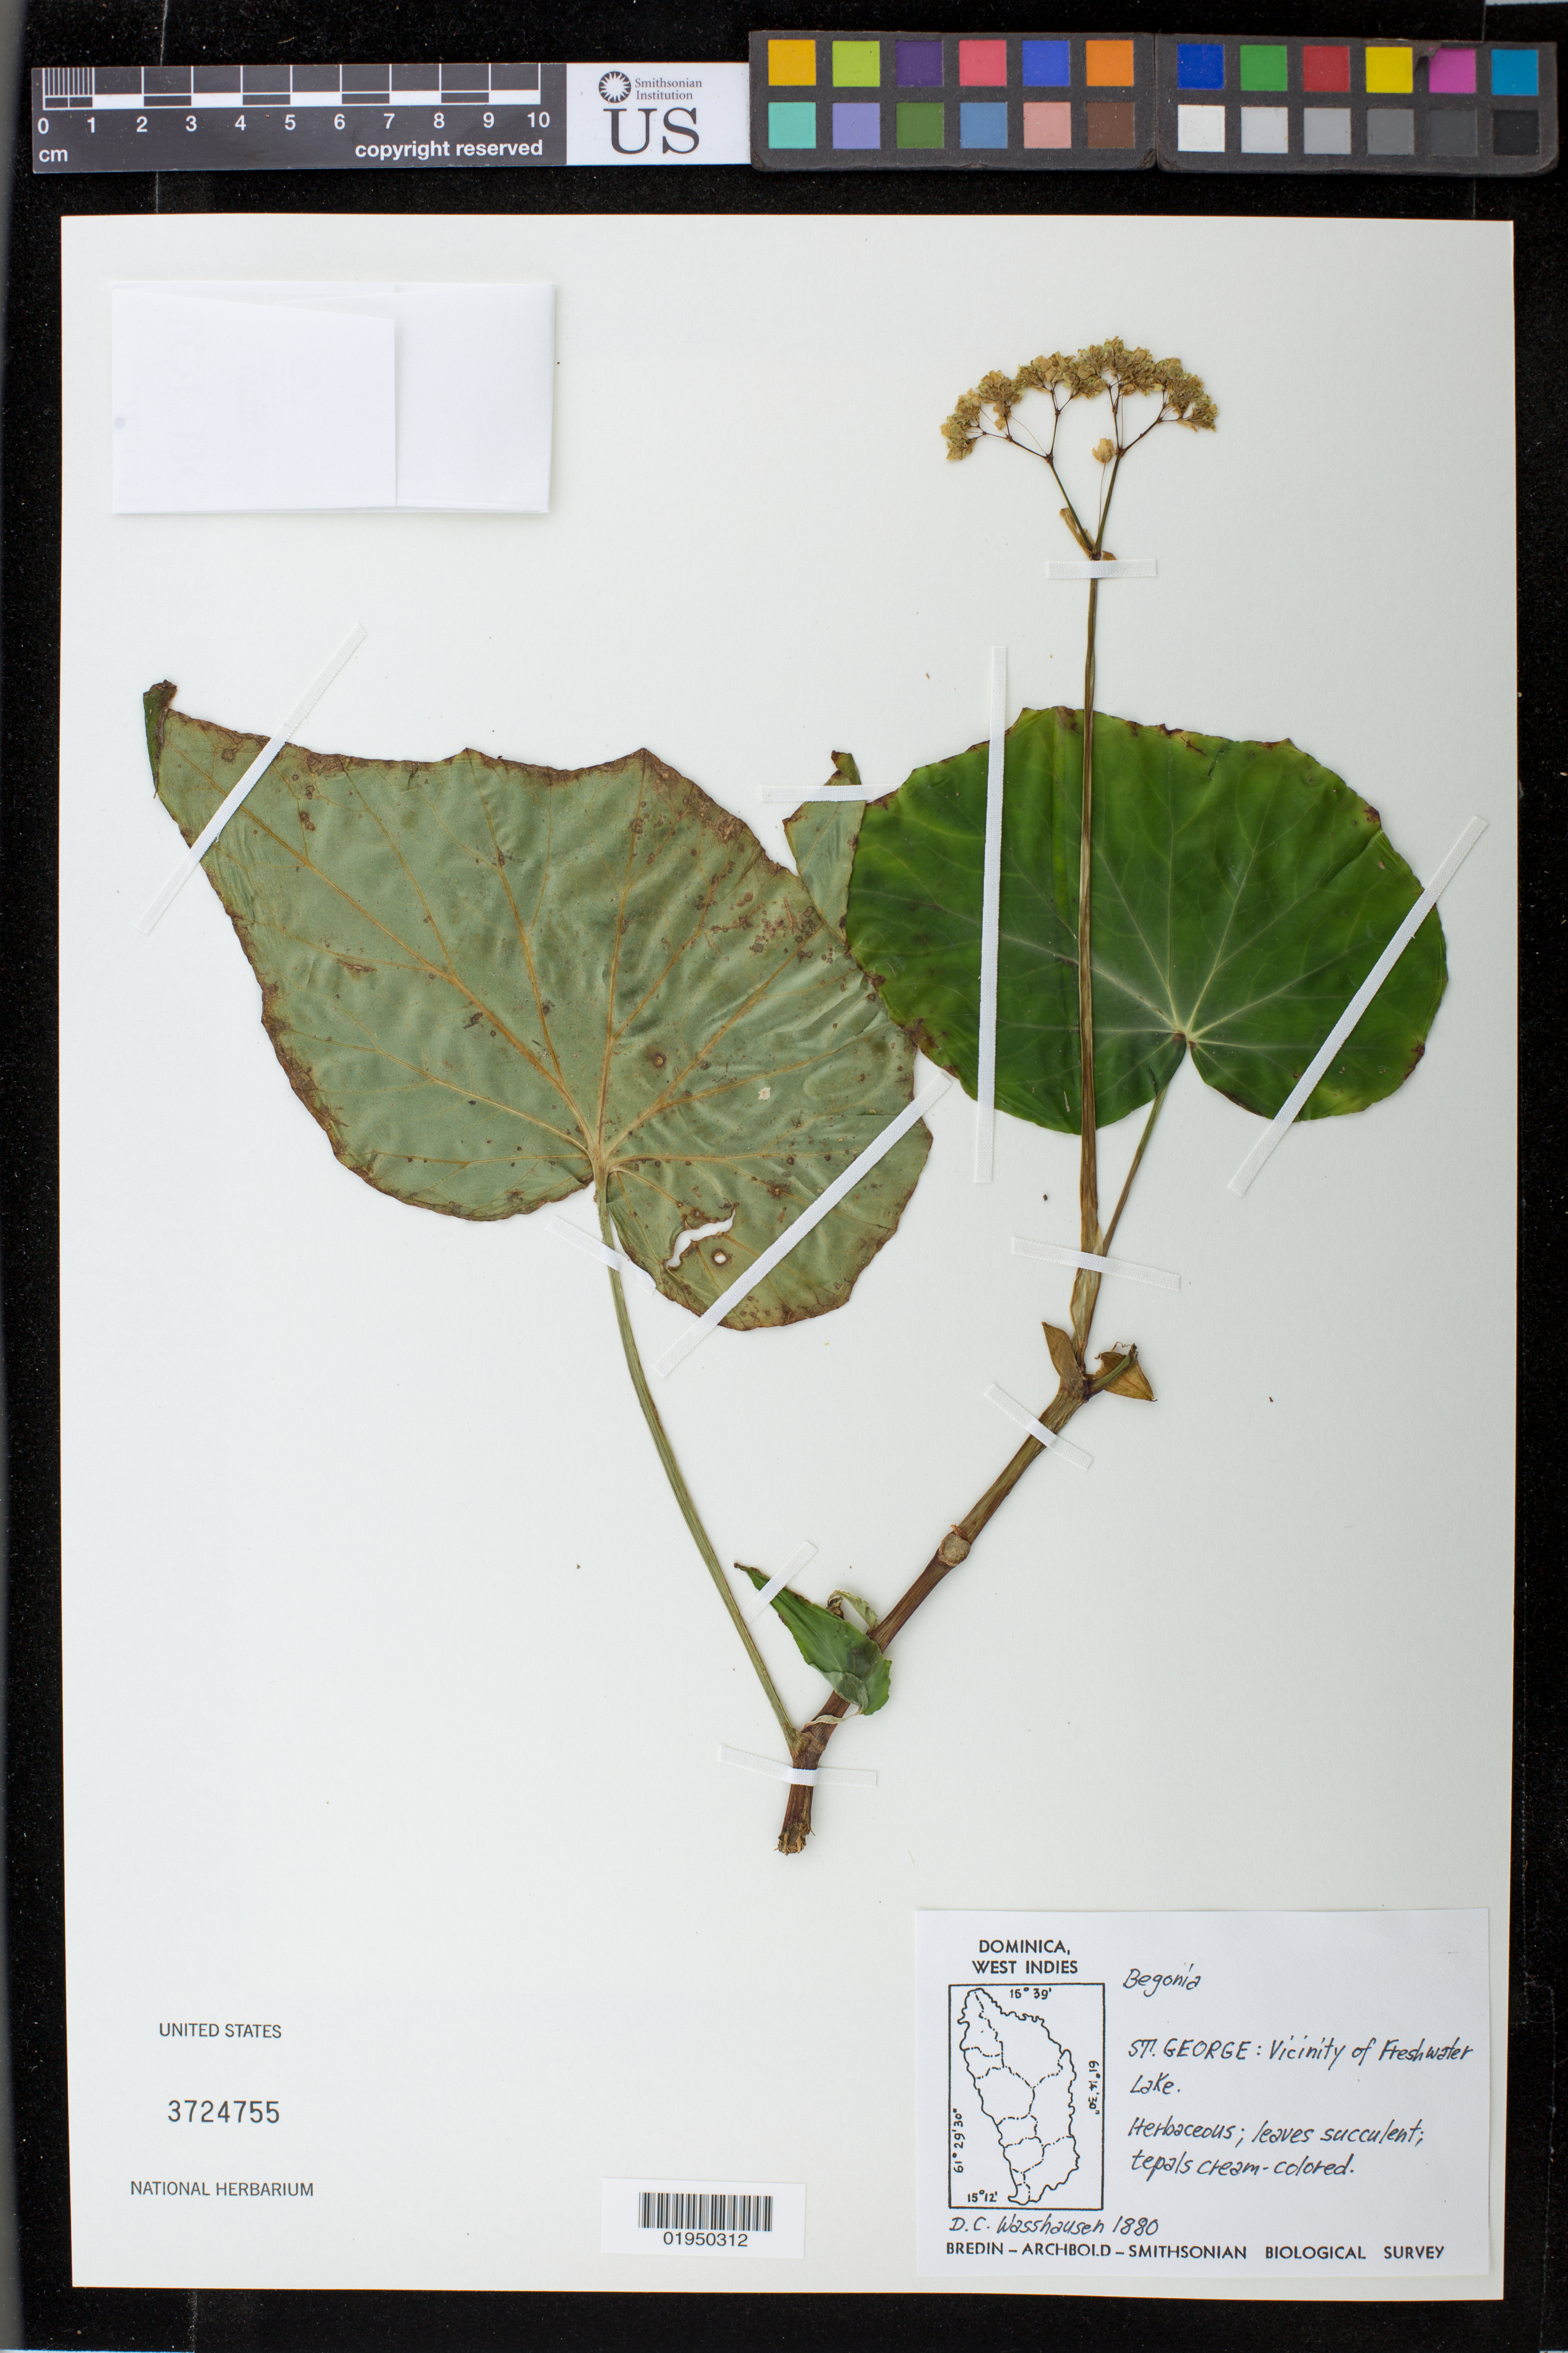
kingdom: Plantae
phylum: Tracheophyta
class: Magnoliopsida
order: Cucurbitales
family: Begoniaceae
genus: Begonia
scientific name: Begonia obliqua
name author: L.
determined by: Strong, Mark T., (BOT), Smithsonian Institution - National Museum of Natural History (UNITED STATES)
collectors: D. C. Wasshausen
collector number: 3724755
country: Dominica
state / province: St. George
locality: vicinity of Freshwater Lake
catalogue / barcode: US 3724755